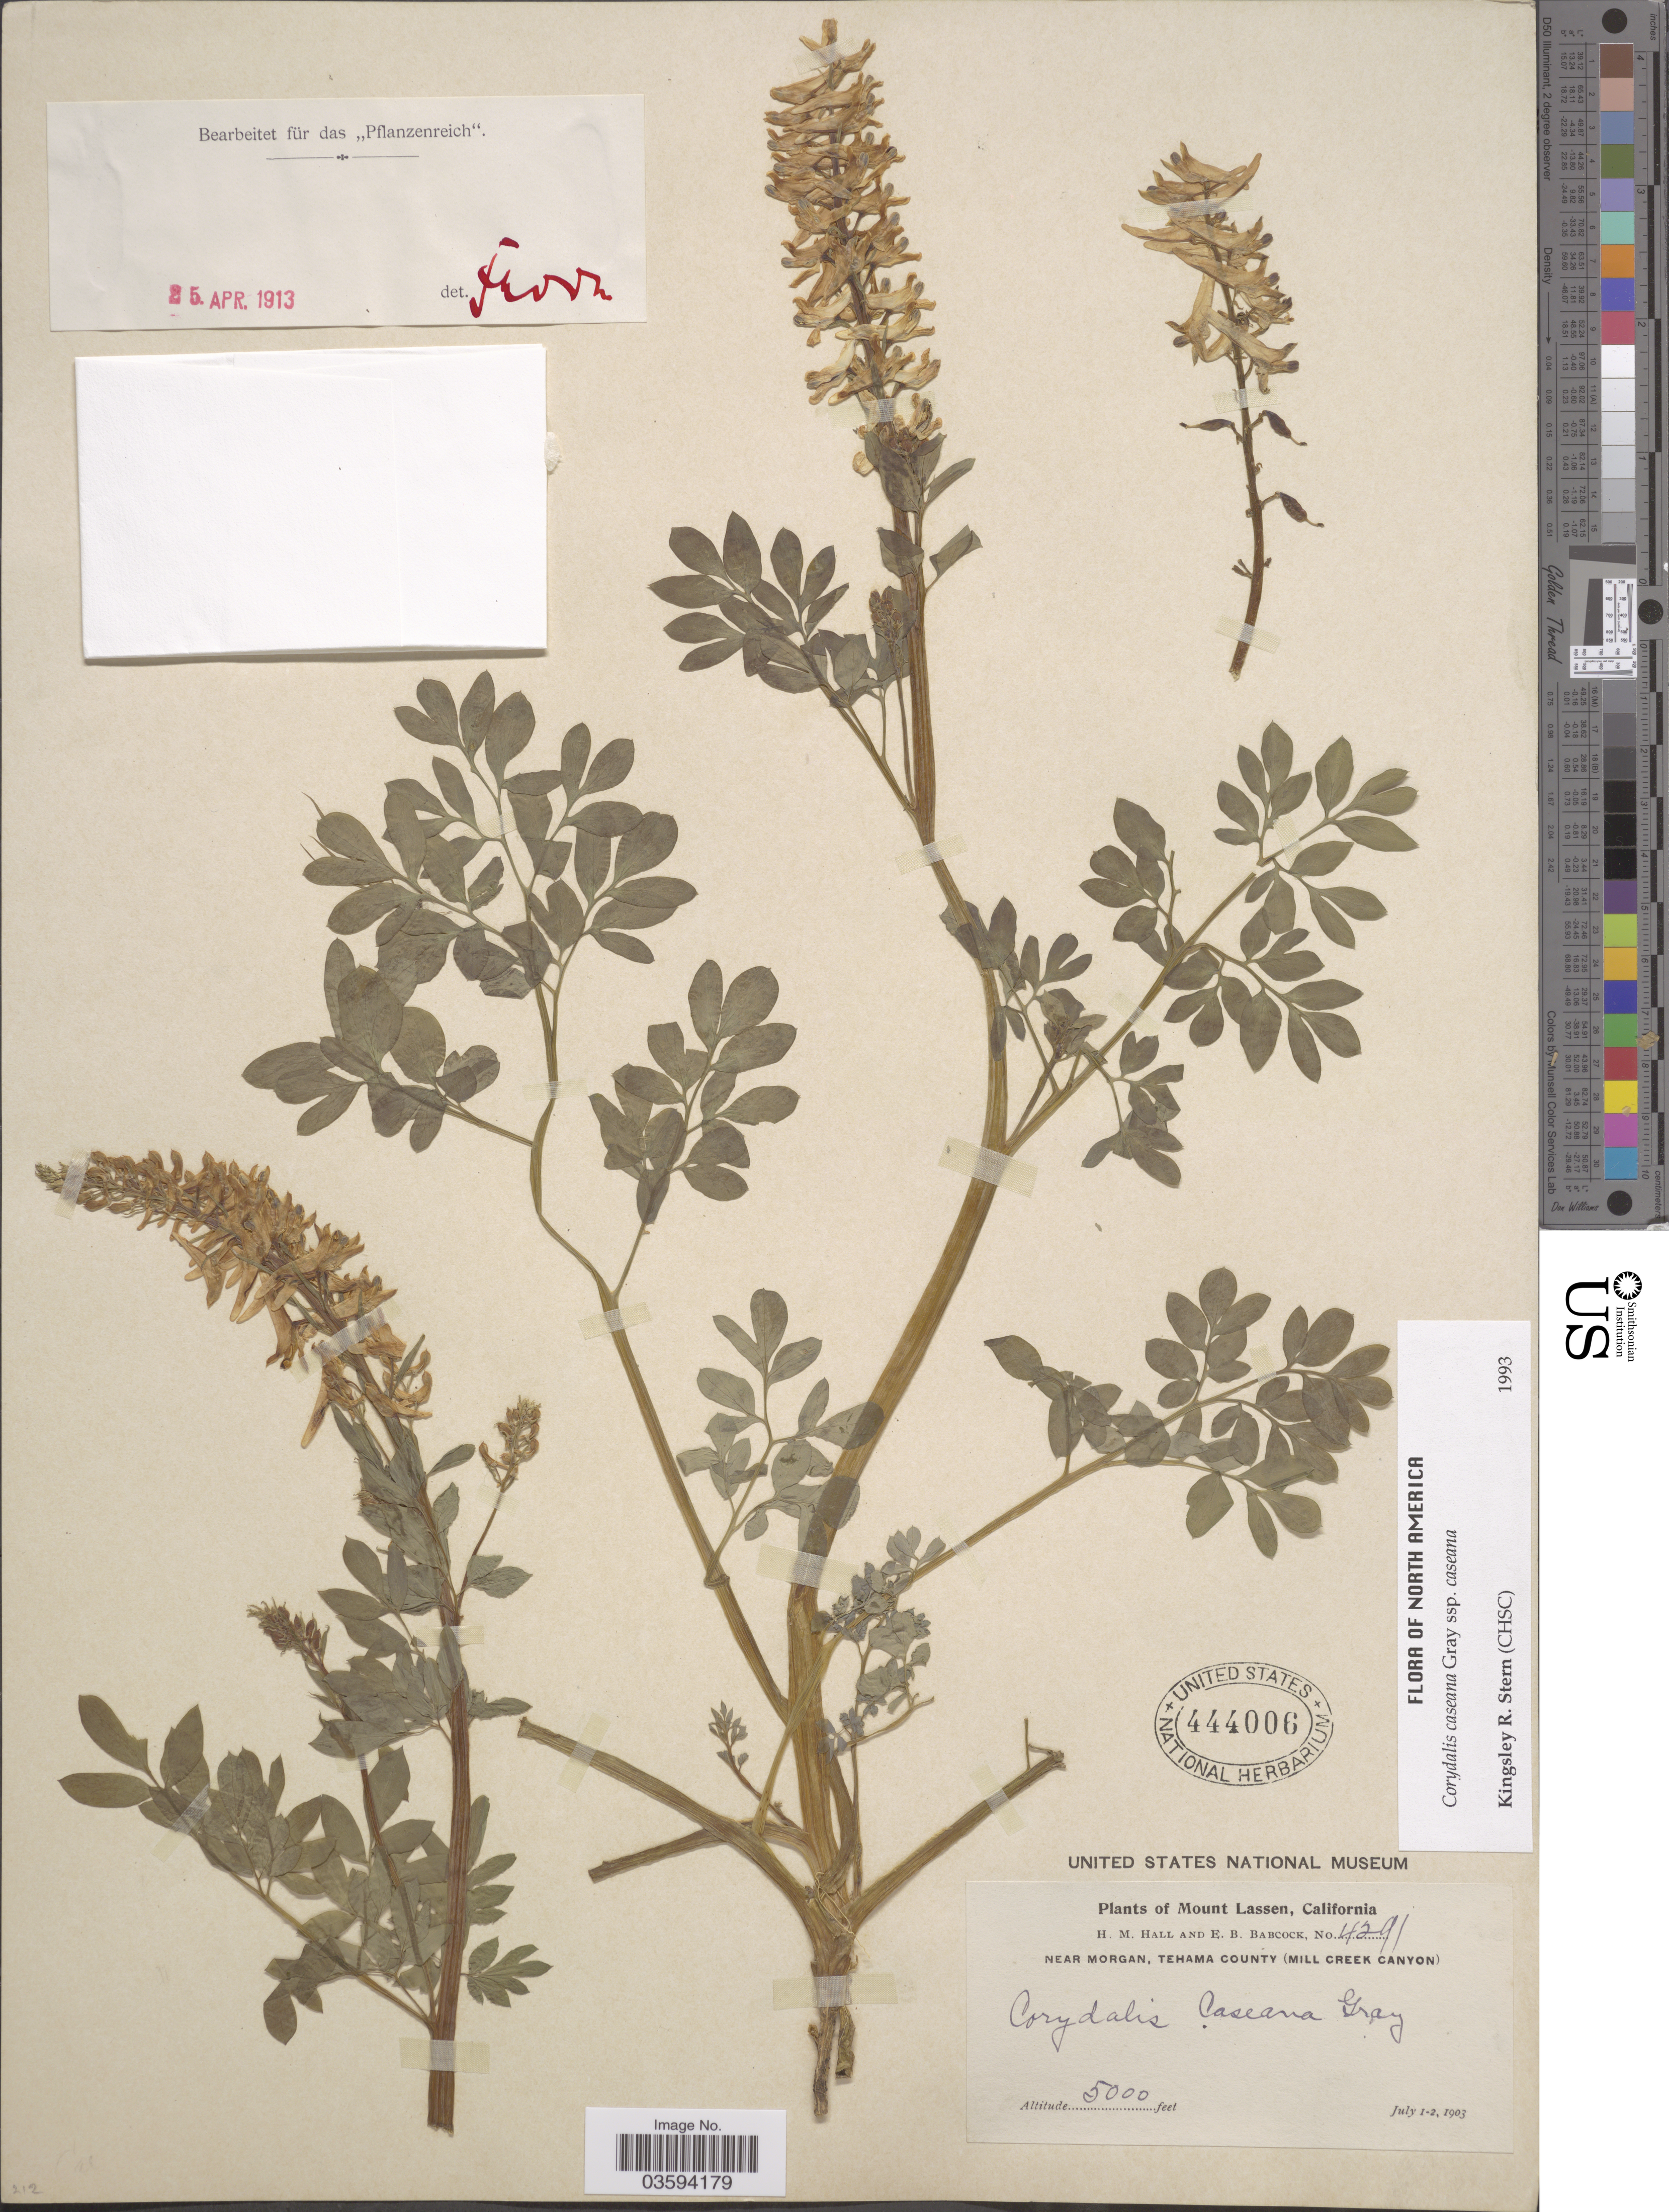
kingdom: Plantae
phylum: Tracheophyta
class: Magnoliopsida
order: Ranunculales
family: Papaveraceae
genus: Corydalis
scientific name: Corydalis caseana subsp. caseana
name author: A. Gray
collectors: H. M. Hall & E. B. Babcock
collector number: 4291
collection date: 1903-07-01/1903-07-02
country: United States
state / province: California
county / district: Tehama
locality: Mount Lassen. Near Morgan, Tehama County (Mill Creek Canyon).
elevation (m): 1524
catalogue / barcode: US 444006